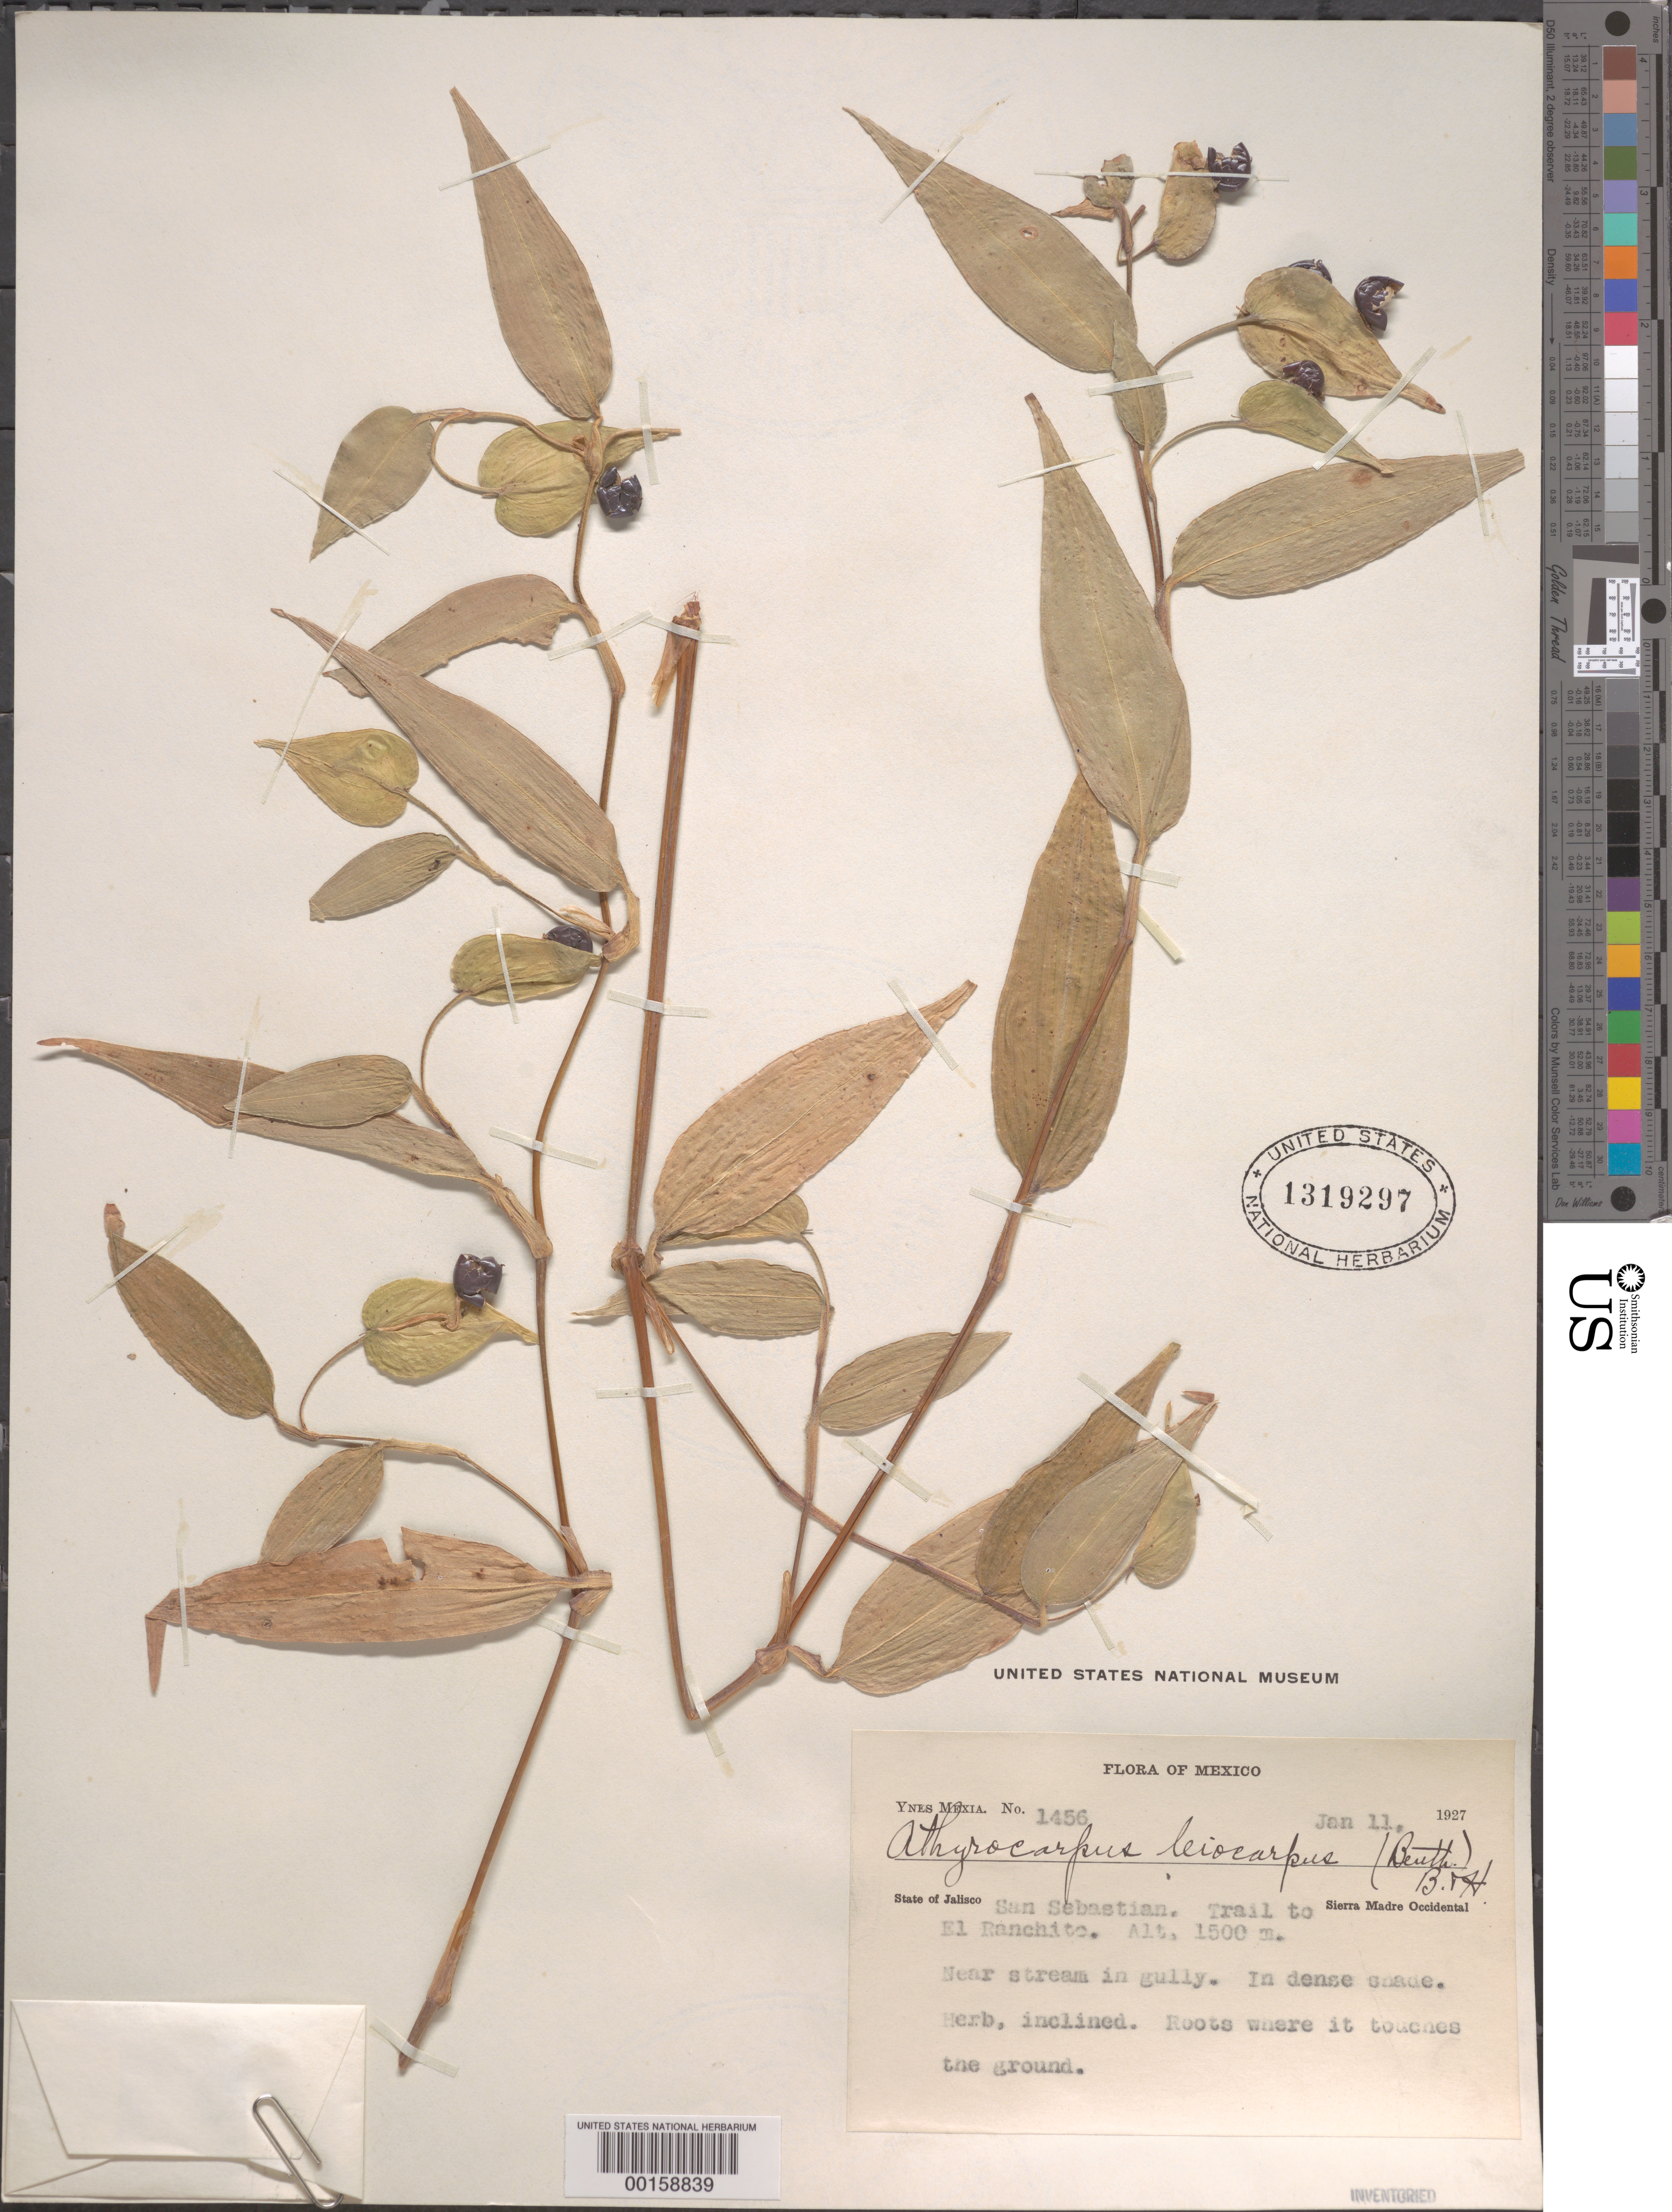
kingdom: Plantae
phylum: Tracheophyta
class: Liliopsida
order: Commelinales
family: Commelinaceae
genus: Commelina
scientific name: Commelina leiocarpa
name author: Benth.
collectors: Y. Mexia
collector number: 1456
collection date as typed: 11 Jan 1927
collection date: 1927-01-11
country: Mexico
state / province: Jalisco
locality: San Sebastian, trail to El Ranchito, Sierra Madre Occidental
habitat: Near stream in gully, in dense shade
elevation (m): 1500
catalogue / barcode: US 1319297